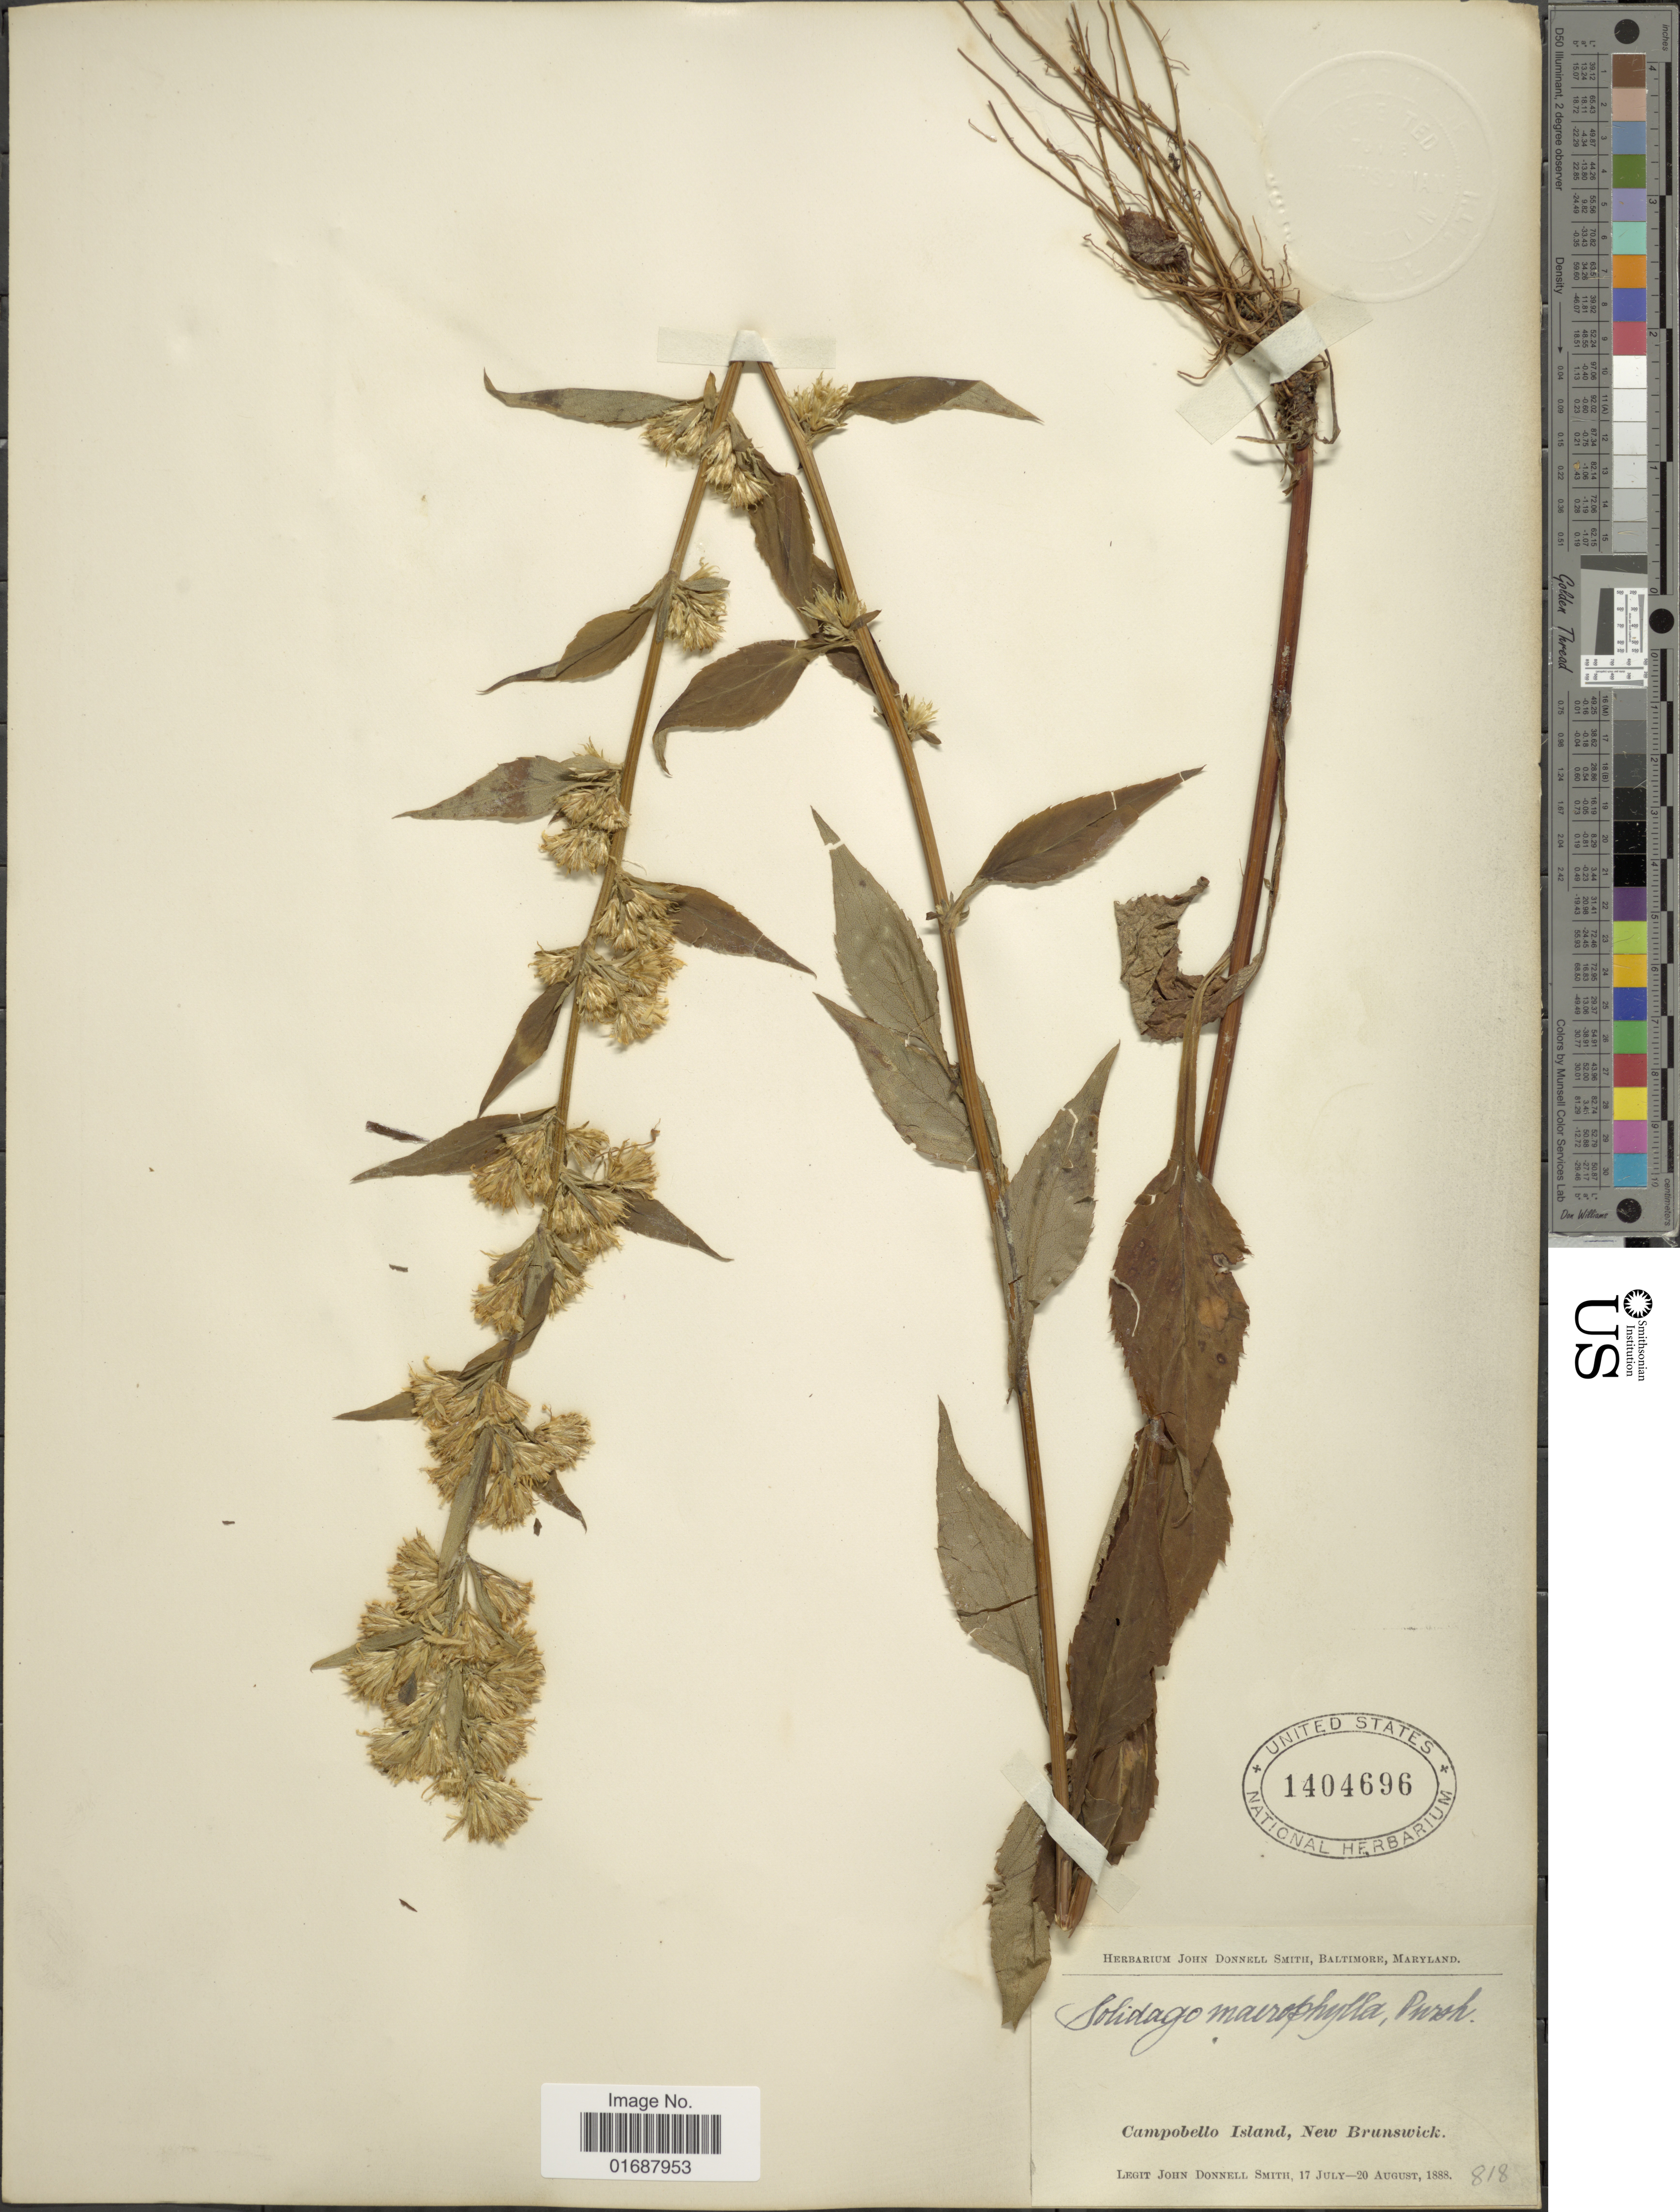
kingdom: Plantae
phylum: Tracheophyta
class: Magnoliopsida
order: Asterales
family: Asteraceae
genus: Solidago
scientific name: Solidago macrophylla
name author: Banks ex Pursh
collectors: J. Donnell Smith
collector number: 818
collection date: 1888-07-17/1888-08-20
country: Canada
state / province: New Brunswick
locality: Campibello Island, New Brunswick.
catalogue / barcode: US 1404696